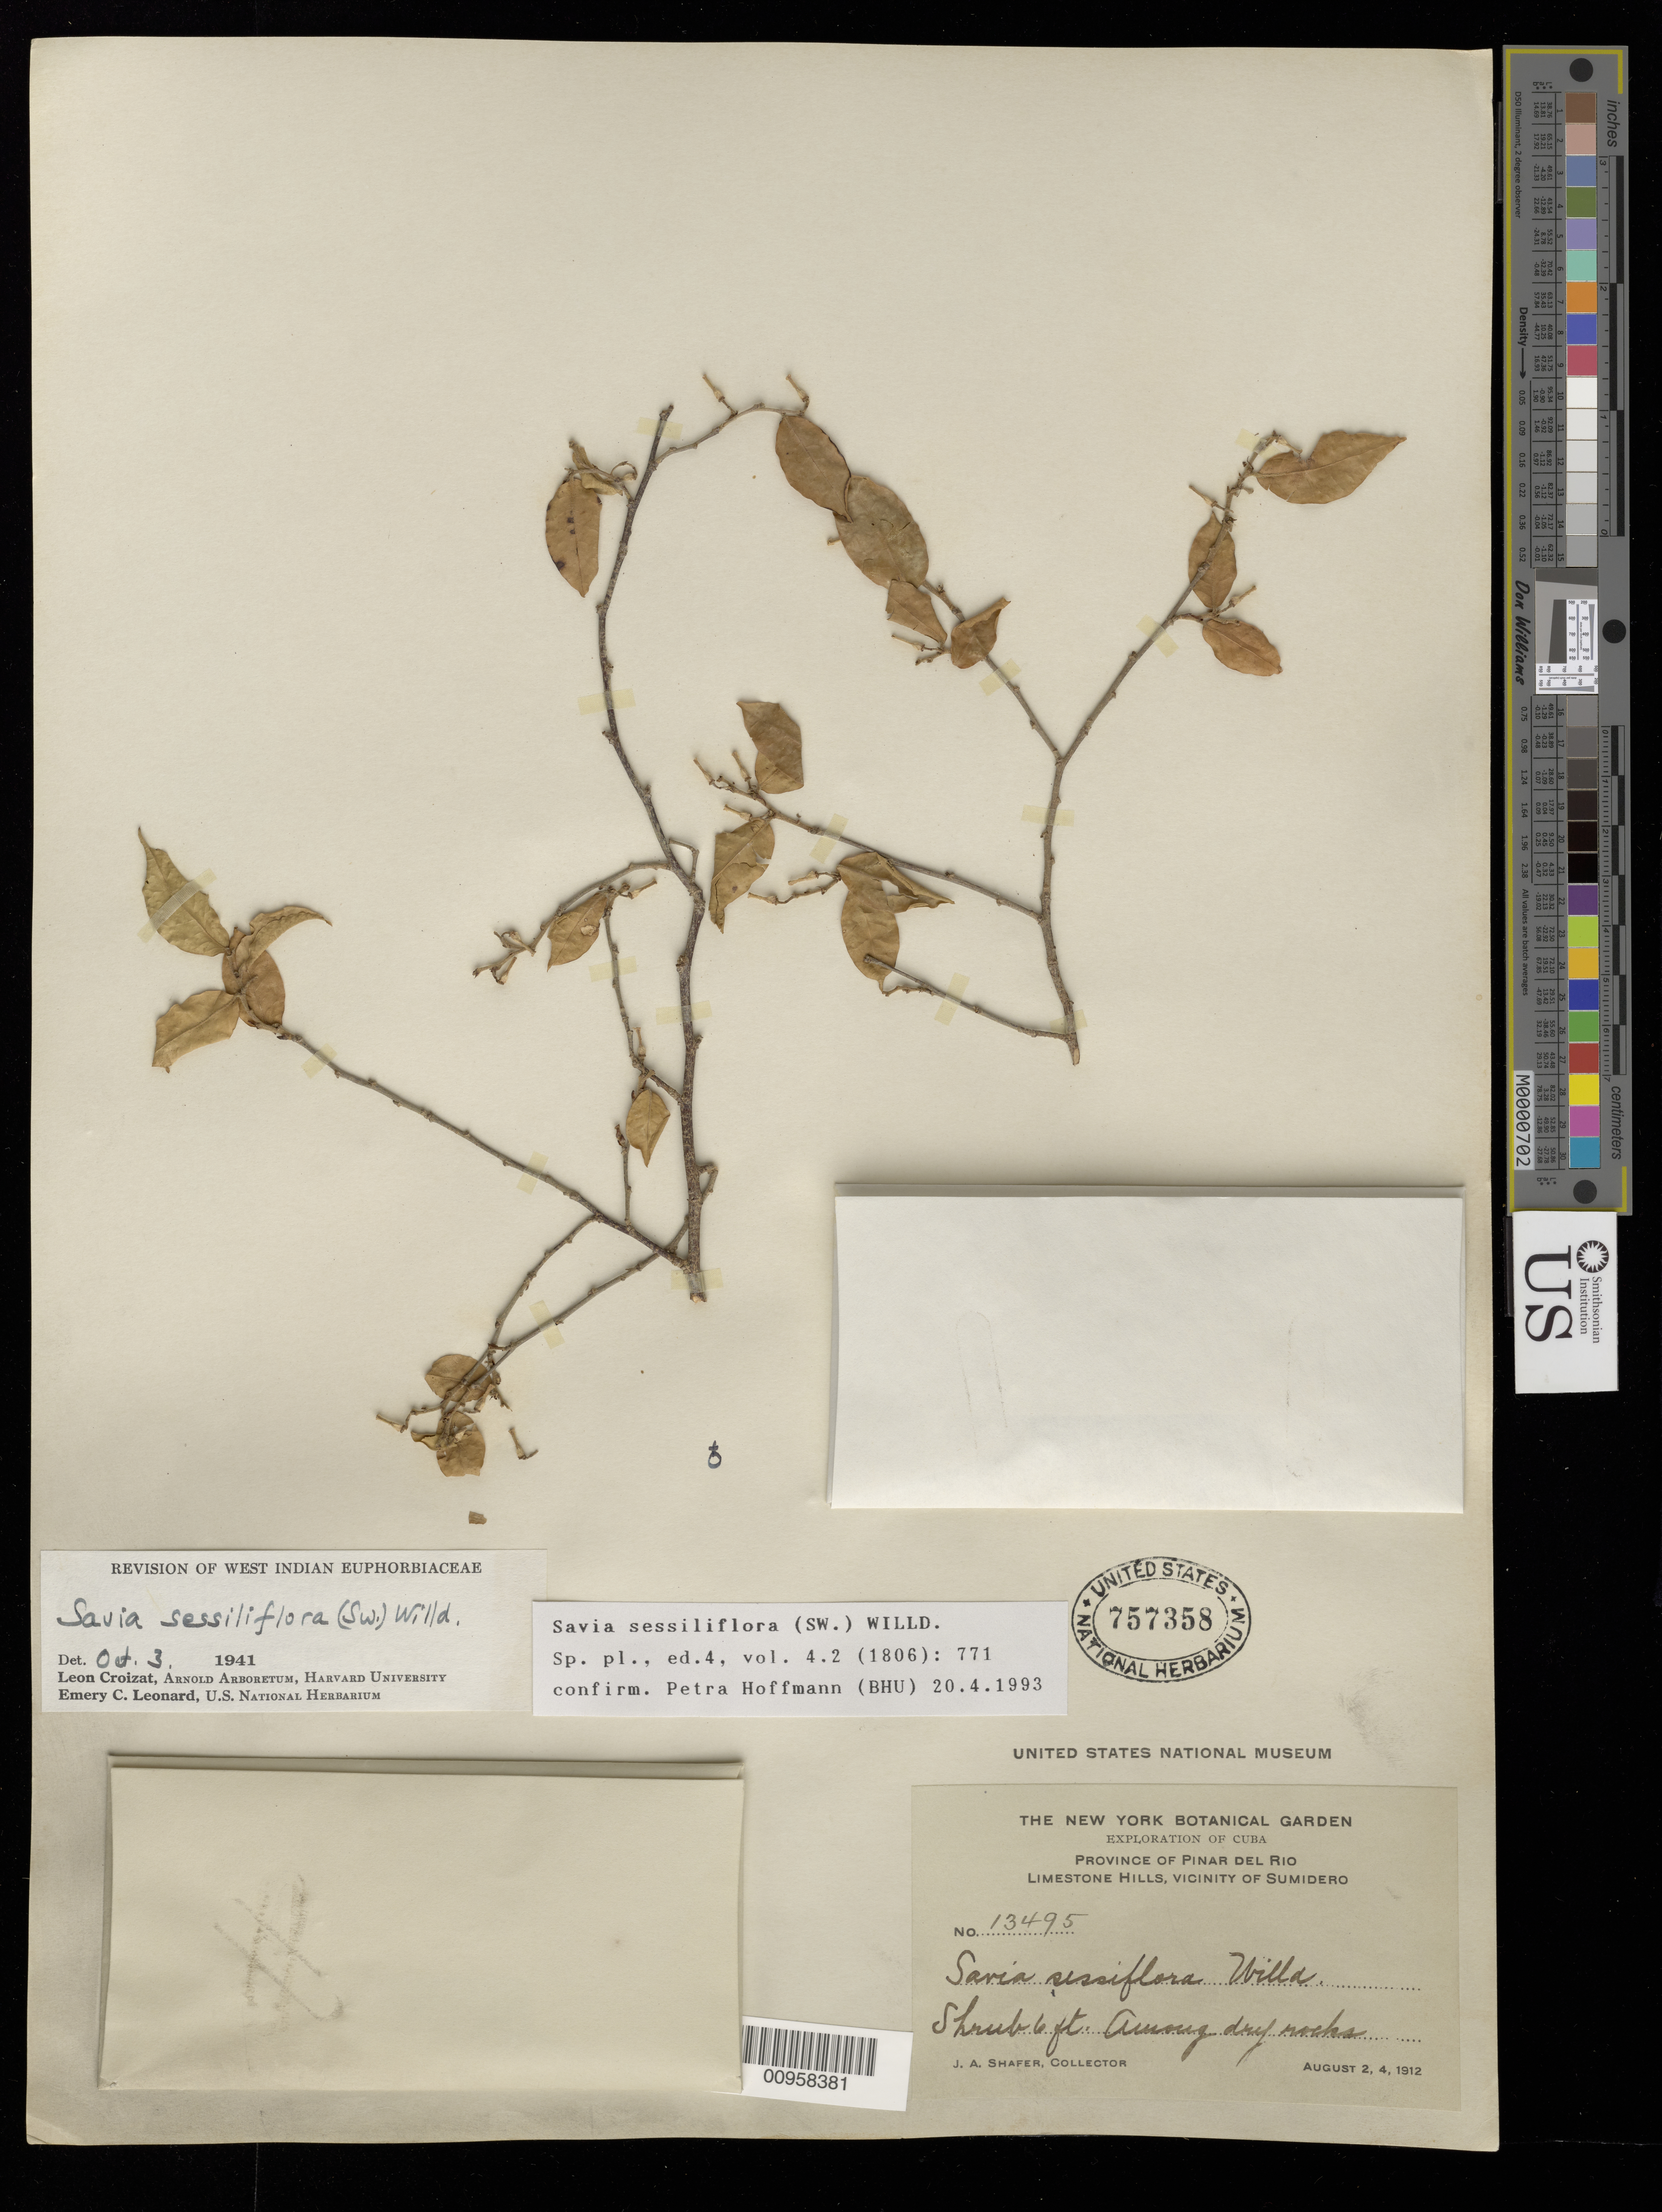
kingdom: Plantae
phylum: Tracheophyta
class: Magnoliopsida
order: Malpighiales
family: Phyllanthaceae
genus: Savia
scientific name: Savia sessiliflora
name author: (Sw.) Willd.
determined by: Hoffmann, P.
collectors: J. A. Shafer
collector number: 13495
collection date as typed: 02 Aug 1912 to 04 Aug 1912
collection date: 1912-08-02/1912-08-04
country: Cuba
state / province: Pinar del Rio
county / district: Dry forest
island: Cuba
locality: Vicinity of Sumidero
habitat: Among dry rocks on limestone hills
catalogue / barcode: US 757358